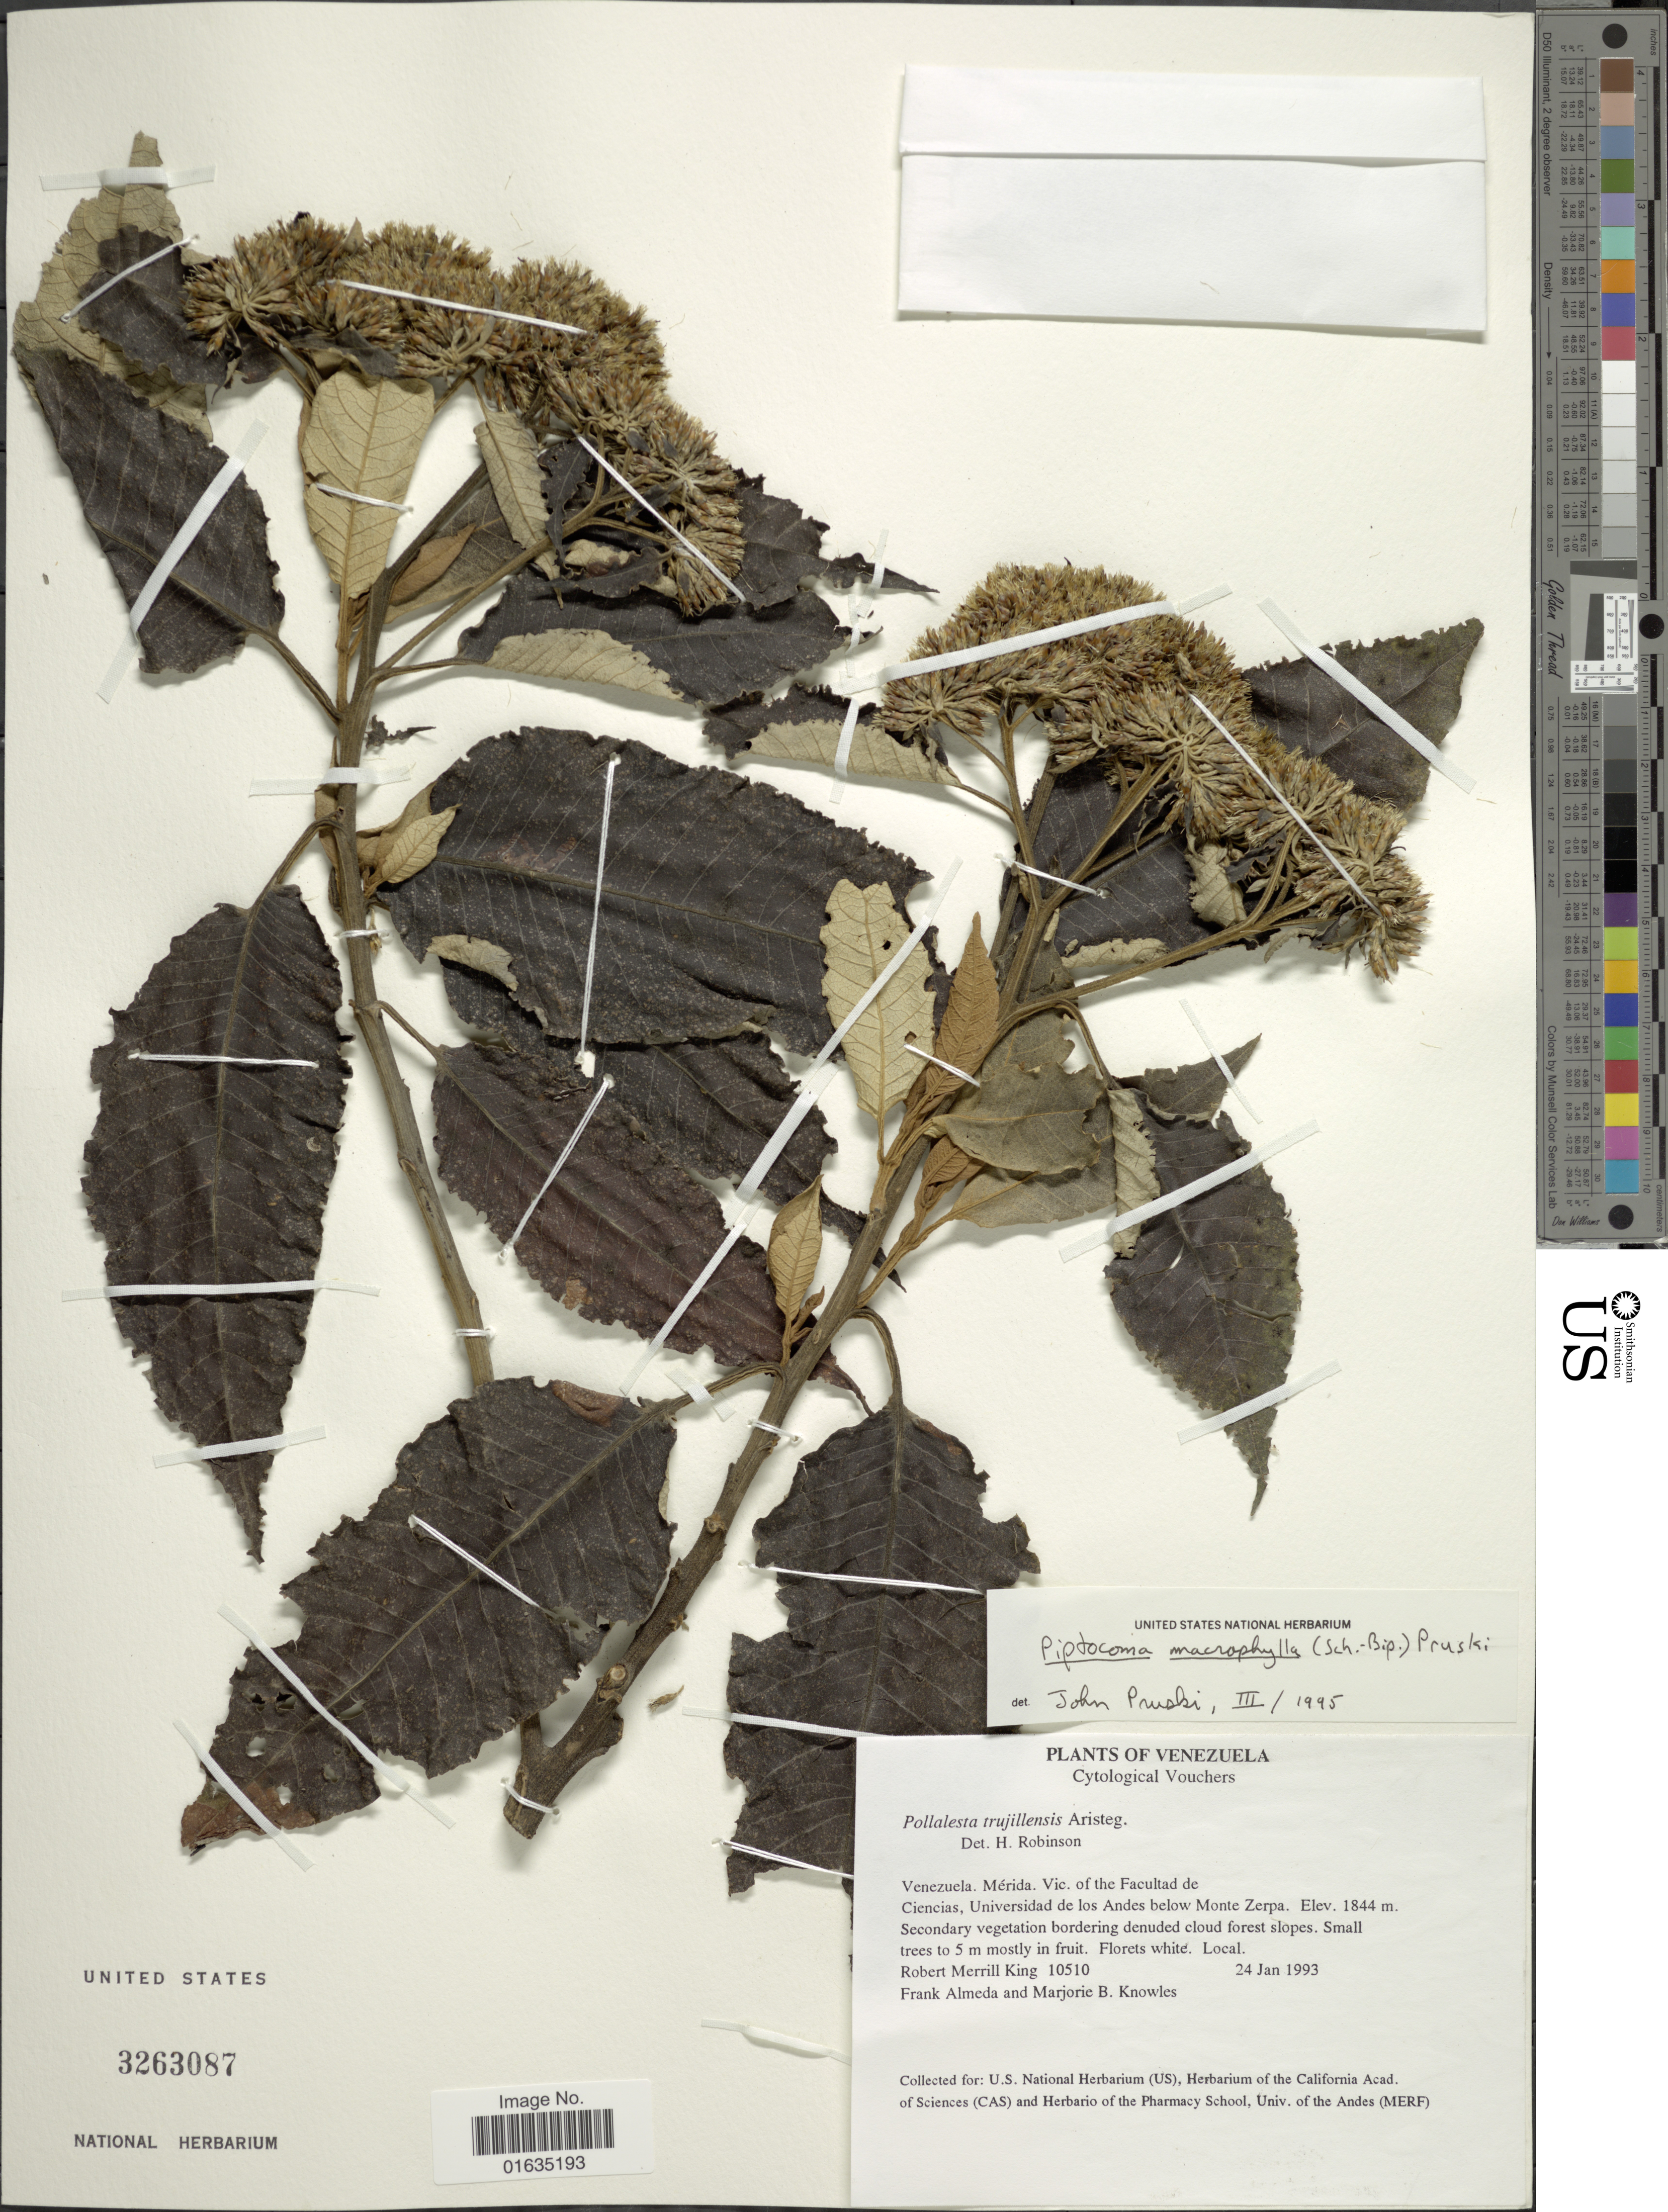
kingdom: Plantae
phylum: Tracheophyta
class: Magnoliopsida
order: Asterales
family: Asteraceae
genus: Piptocoma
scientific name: Piptocoma macrophylla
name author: (Sch. Bip.) Pruski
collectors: R. M. King, F. Almeda & M. B. Knowles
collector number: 10510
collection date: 1993-01-24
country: Venezuela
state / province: Mérida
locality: Vic. of the Facultad de Ciencias, Universidad de los Andes below Monte Zerpa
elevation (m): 1844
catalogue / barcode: US 3263087